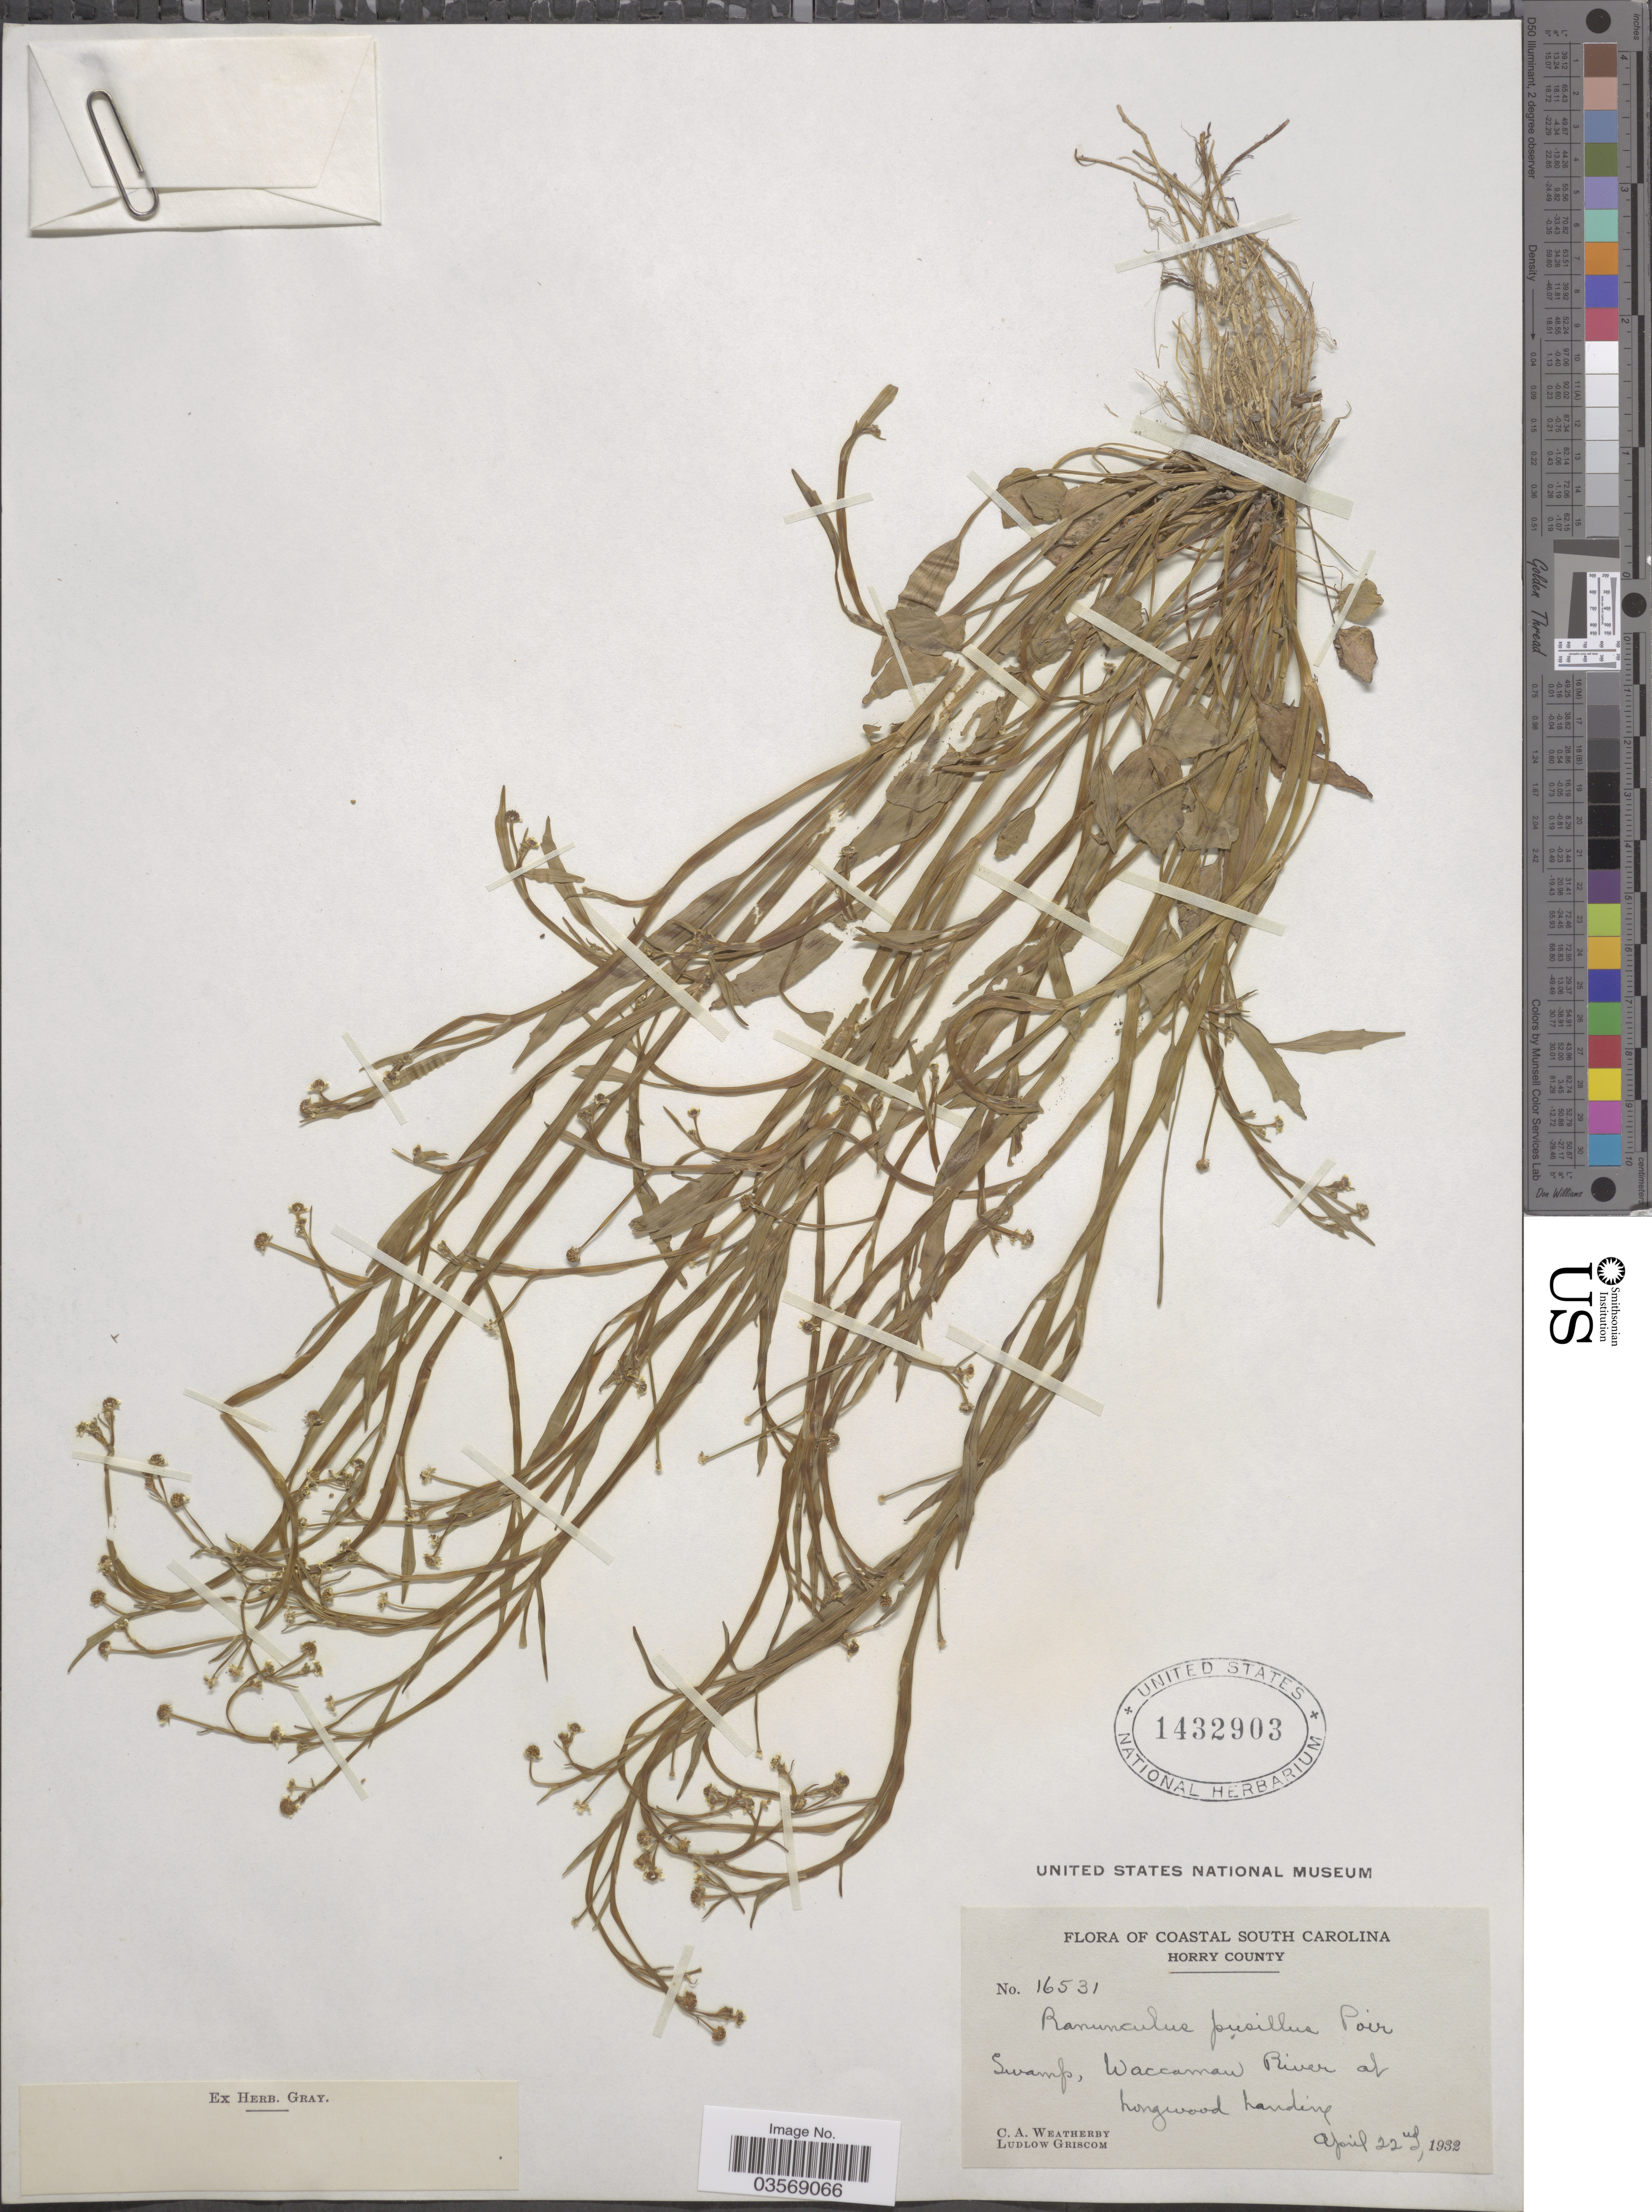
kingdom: Plantae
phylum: Tracheophyta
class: Magnoliopsida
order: Ranunculales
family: Ranunculaceae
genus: Ranunculus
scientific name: Ranunculus pusillus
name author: Poir.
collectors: C. A. Weatherby & L. Griscom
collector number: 16531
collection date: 1932-04-22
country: United States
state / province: South Carolina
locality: Coastal South Carolina. Horry County. Swamp, Waccamau River of Longwood Landing.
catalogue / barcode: US 1432903